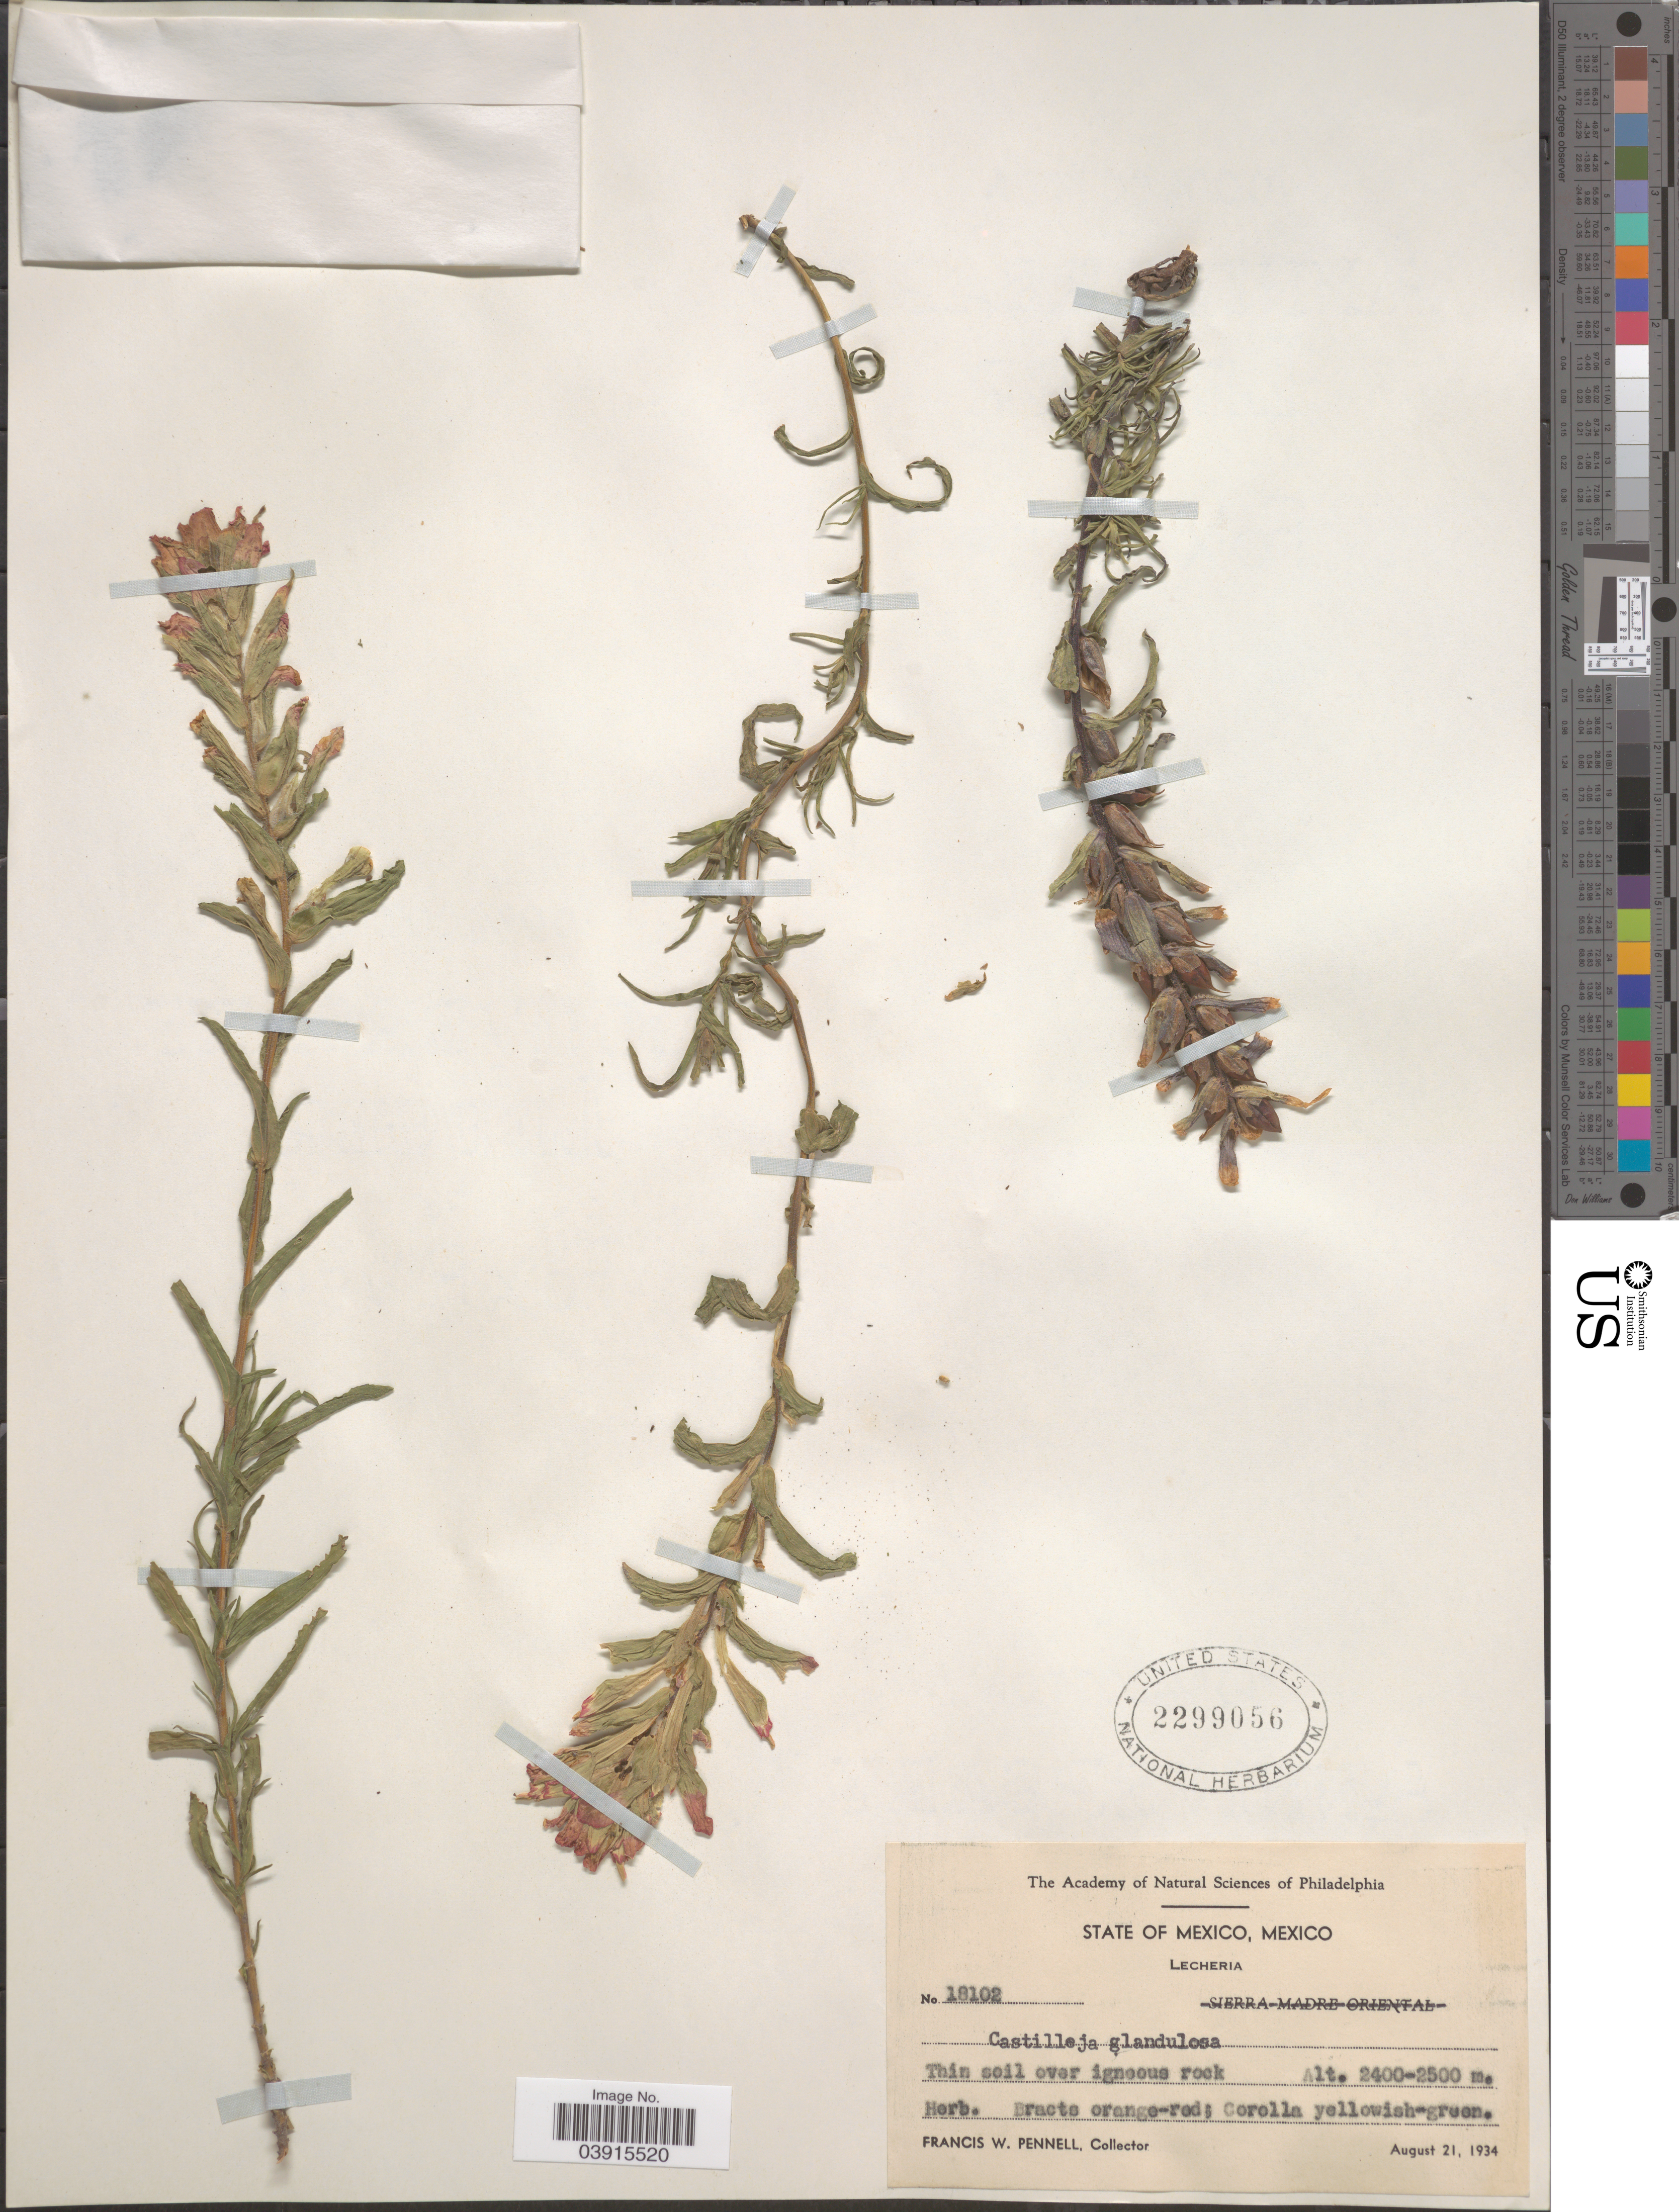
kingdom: Plantae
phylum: Tracheophyta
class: Magnoliopsida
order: Lamiales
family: Orobanchaceae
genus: Castilleja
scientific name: Castilleja scorzonerifolia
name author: Kunth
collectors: F. W. Pennell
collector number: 18102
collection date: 1934-08-21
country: Mexico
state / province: México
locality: Lecheria.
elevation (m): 2400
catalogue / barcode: US 2299056